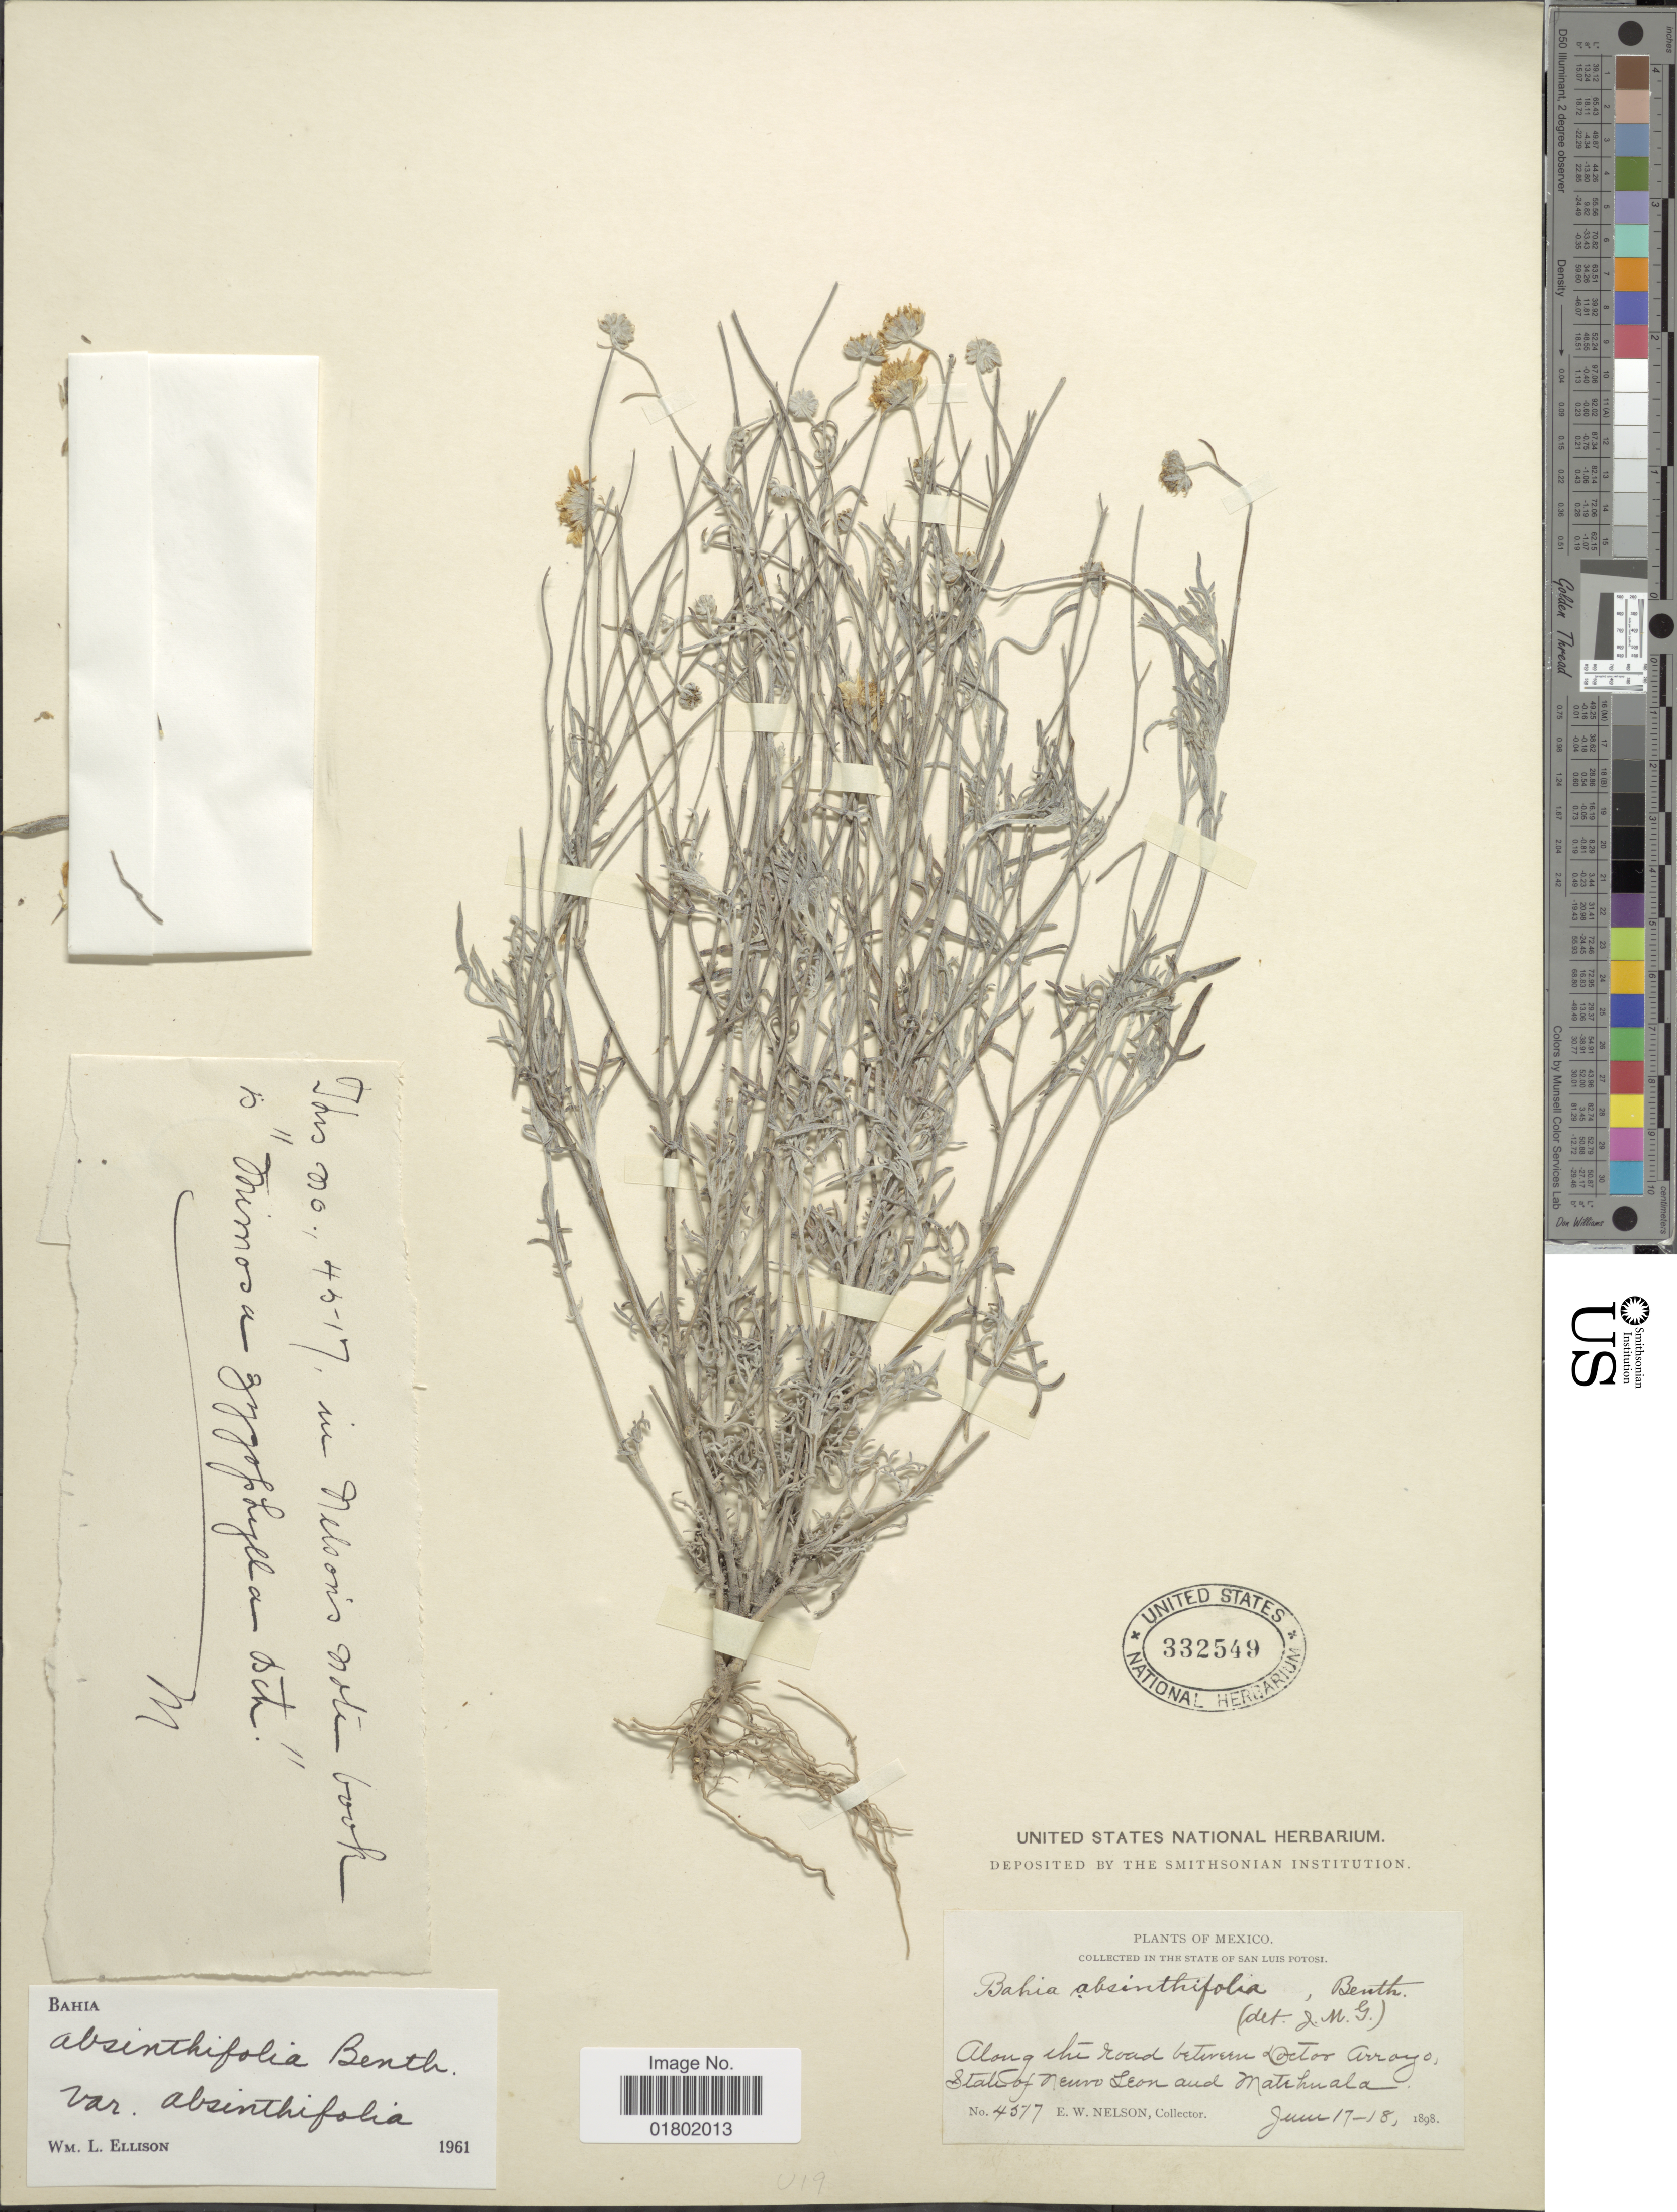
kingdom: Plantae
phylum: Tracheophyta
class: Magnoliopsida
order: Asterales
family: Asteraceae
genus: Bahia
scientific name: Bahia absinthifolia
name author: Benth.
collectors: E. W. Nelson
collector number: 4577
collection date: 1898-06-17/1898-06-18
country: Mexico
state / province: San Luis Potosí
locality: Along the road between Doctor Arrayo State of Neuvo Leon and Matehuala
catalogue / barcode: US 332549